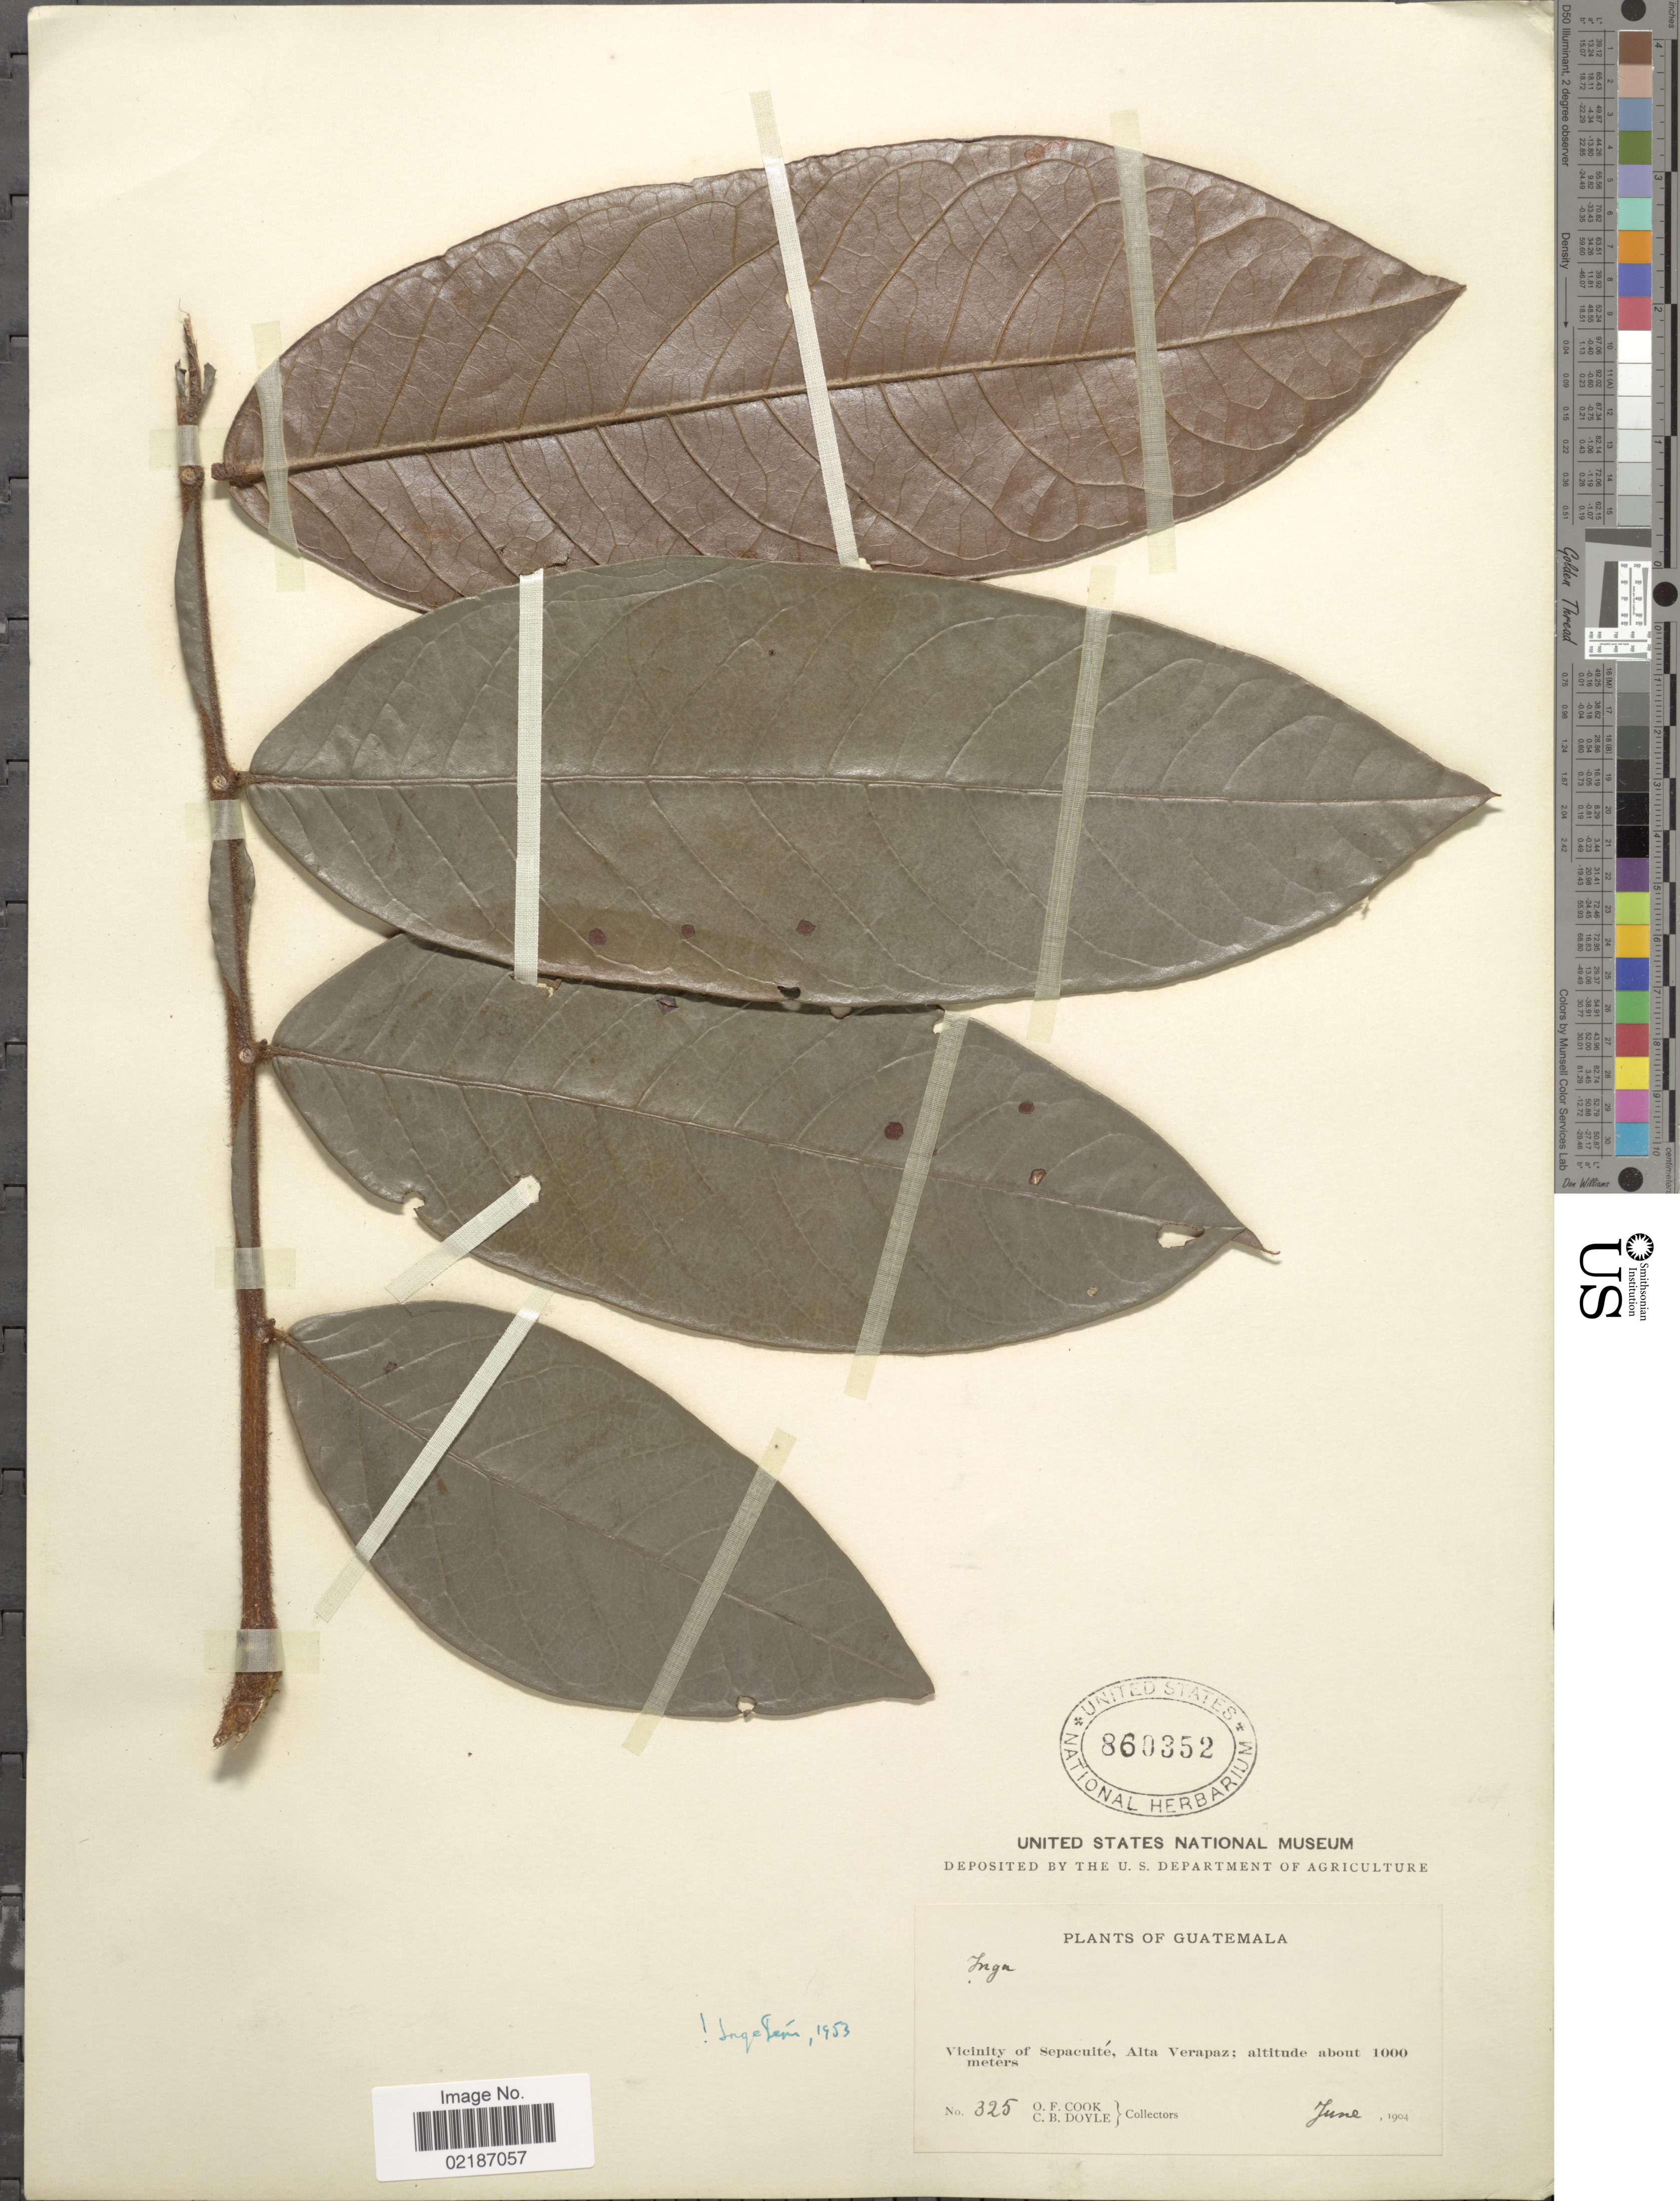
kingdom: Plantae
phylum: Tracheophyta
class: Magnoliopsida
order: Fabales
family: Fabaceae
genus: Inga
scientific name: Inga sp.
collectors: O. F. Cook & C. Doyle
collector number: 325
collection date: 1904-06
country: Guatemala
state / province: Alta Verapaz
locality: Vicinity of Sepacuité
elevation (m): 1000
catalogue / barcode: US 860352